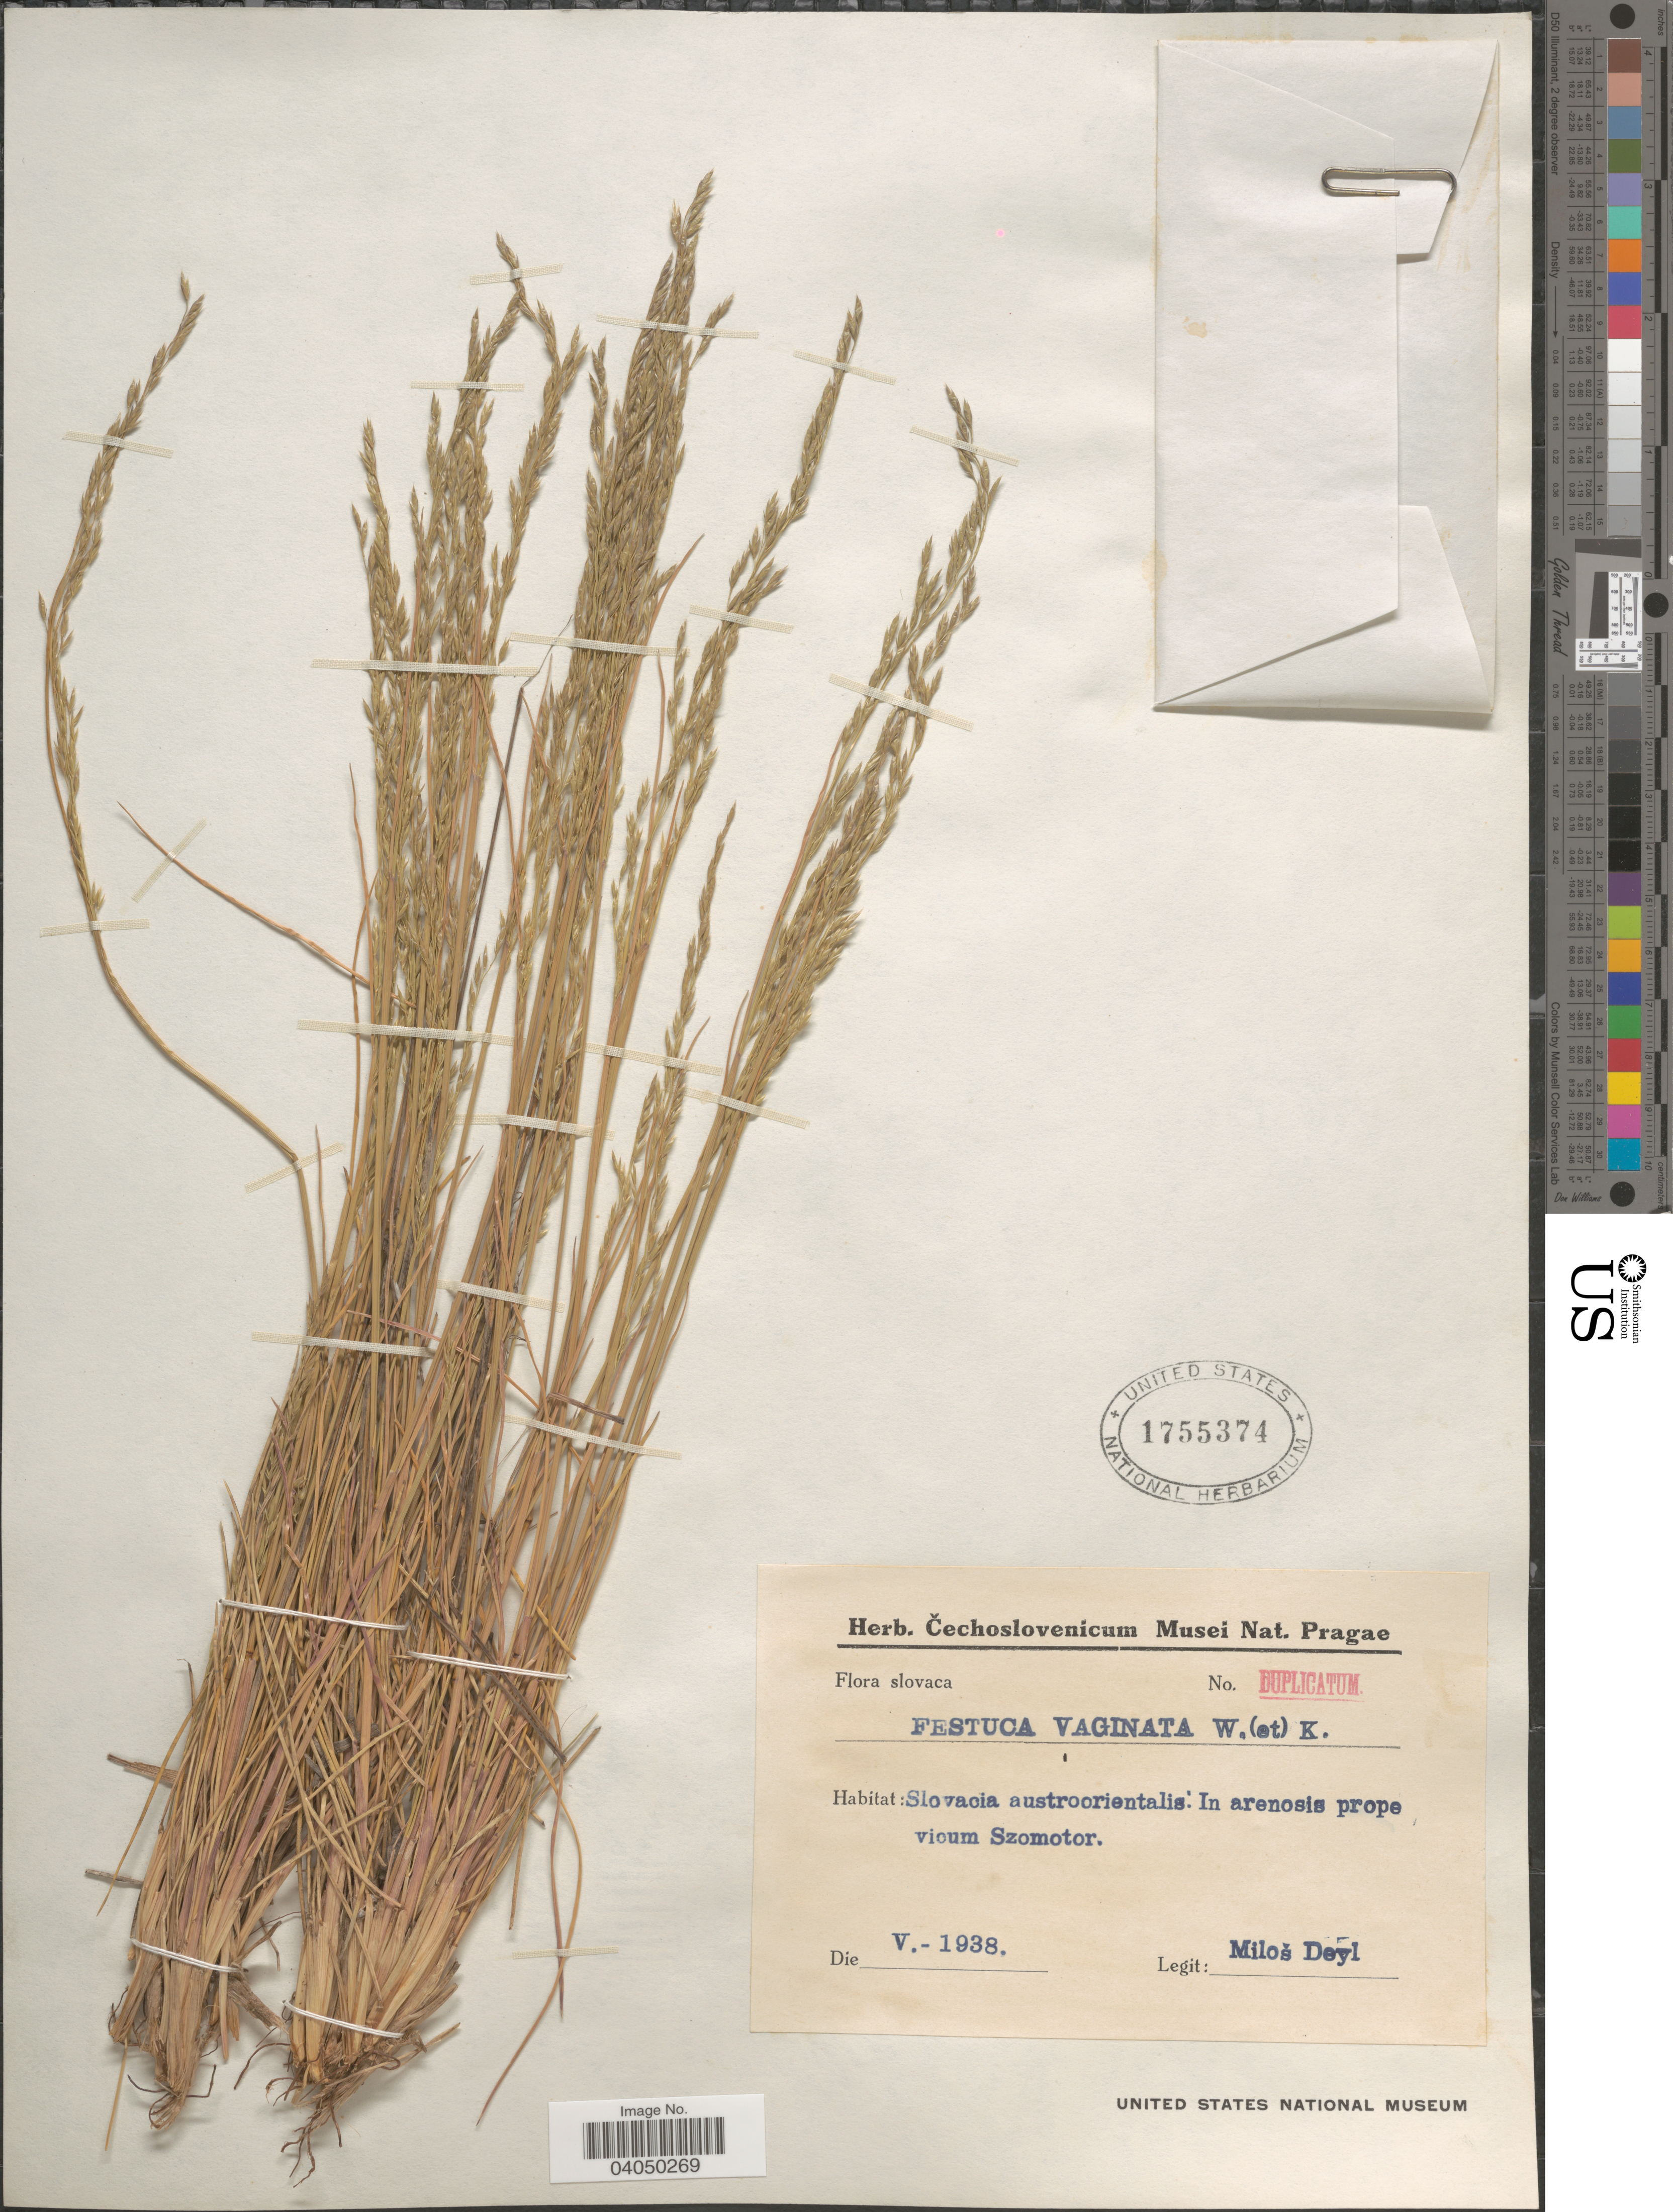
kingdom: Plantae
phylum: Tracheophyta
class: Liliopsida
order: Poales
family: Poaceae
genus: Festuca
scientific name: Festuca vaginata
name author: Waldst. & Kit. ex Willd.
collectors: M. Deyl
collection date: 1938-05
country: Slovakia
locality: Slovaca. Slovacia austroorientalis. In arenosis prope vicum Szomotor.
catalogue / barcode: US 1755374